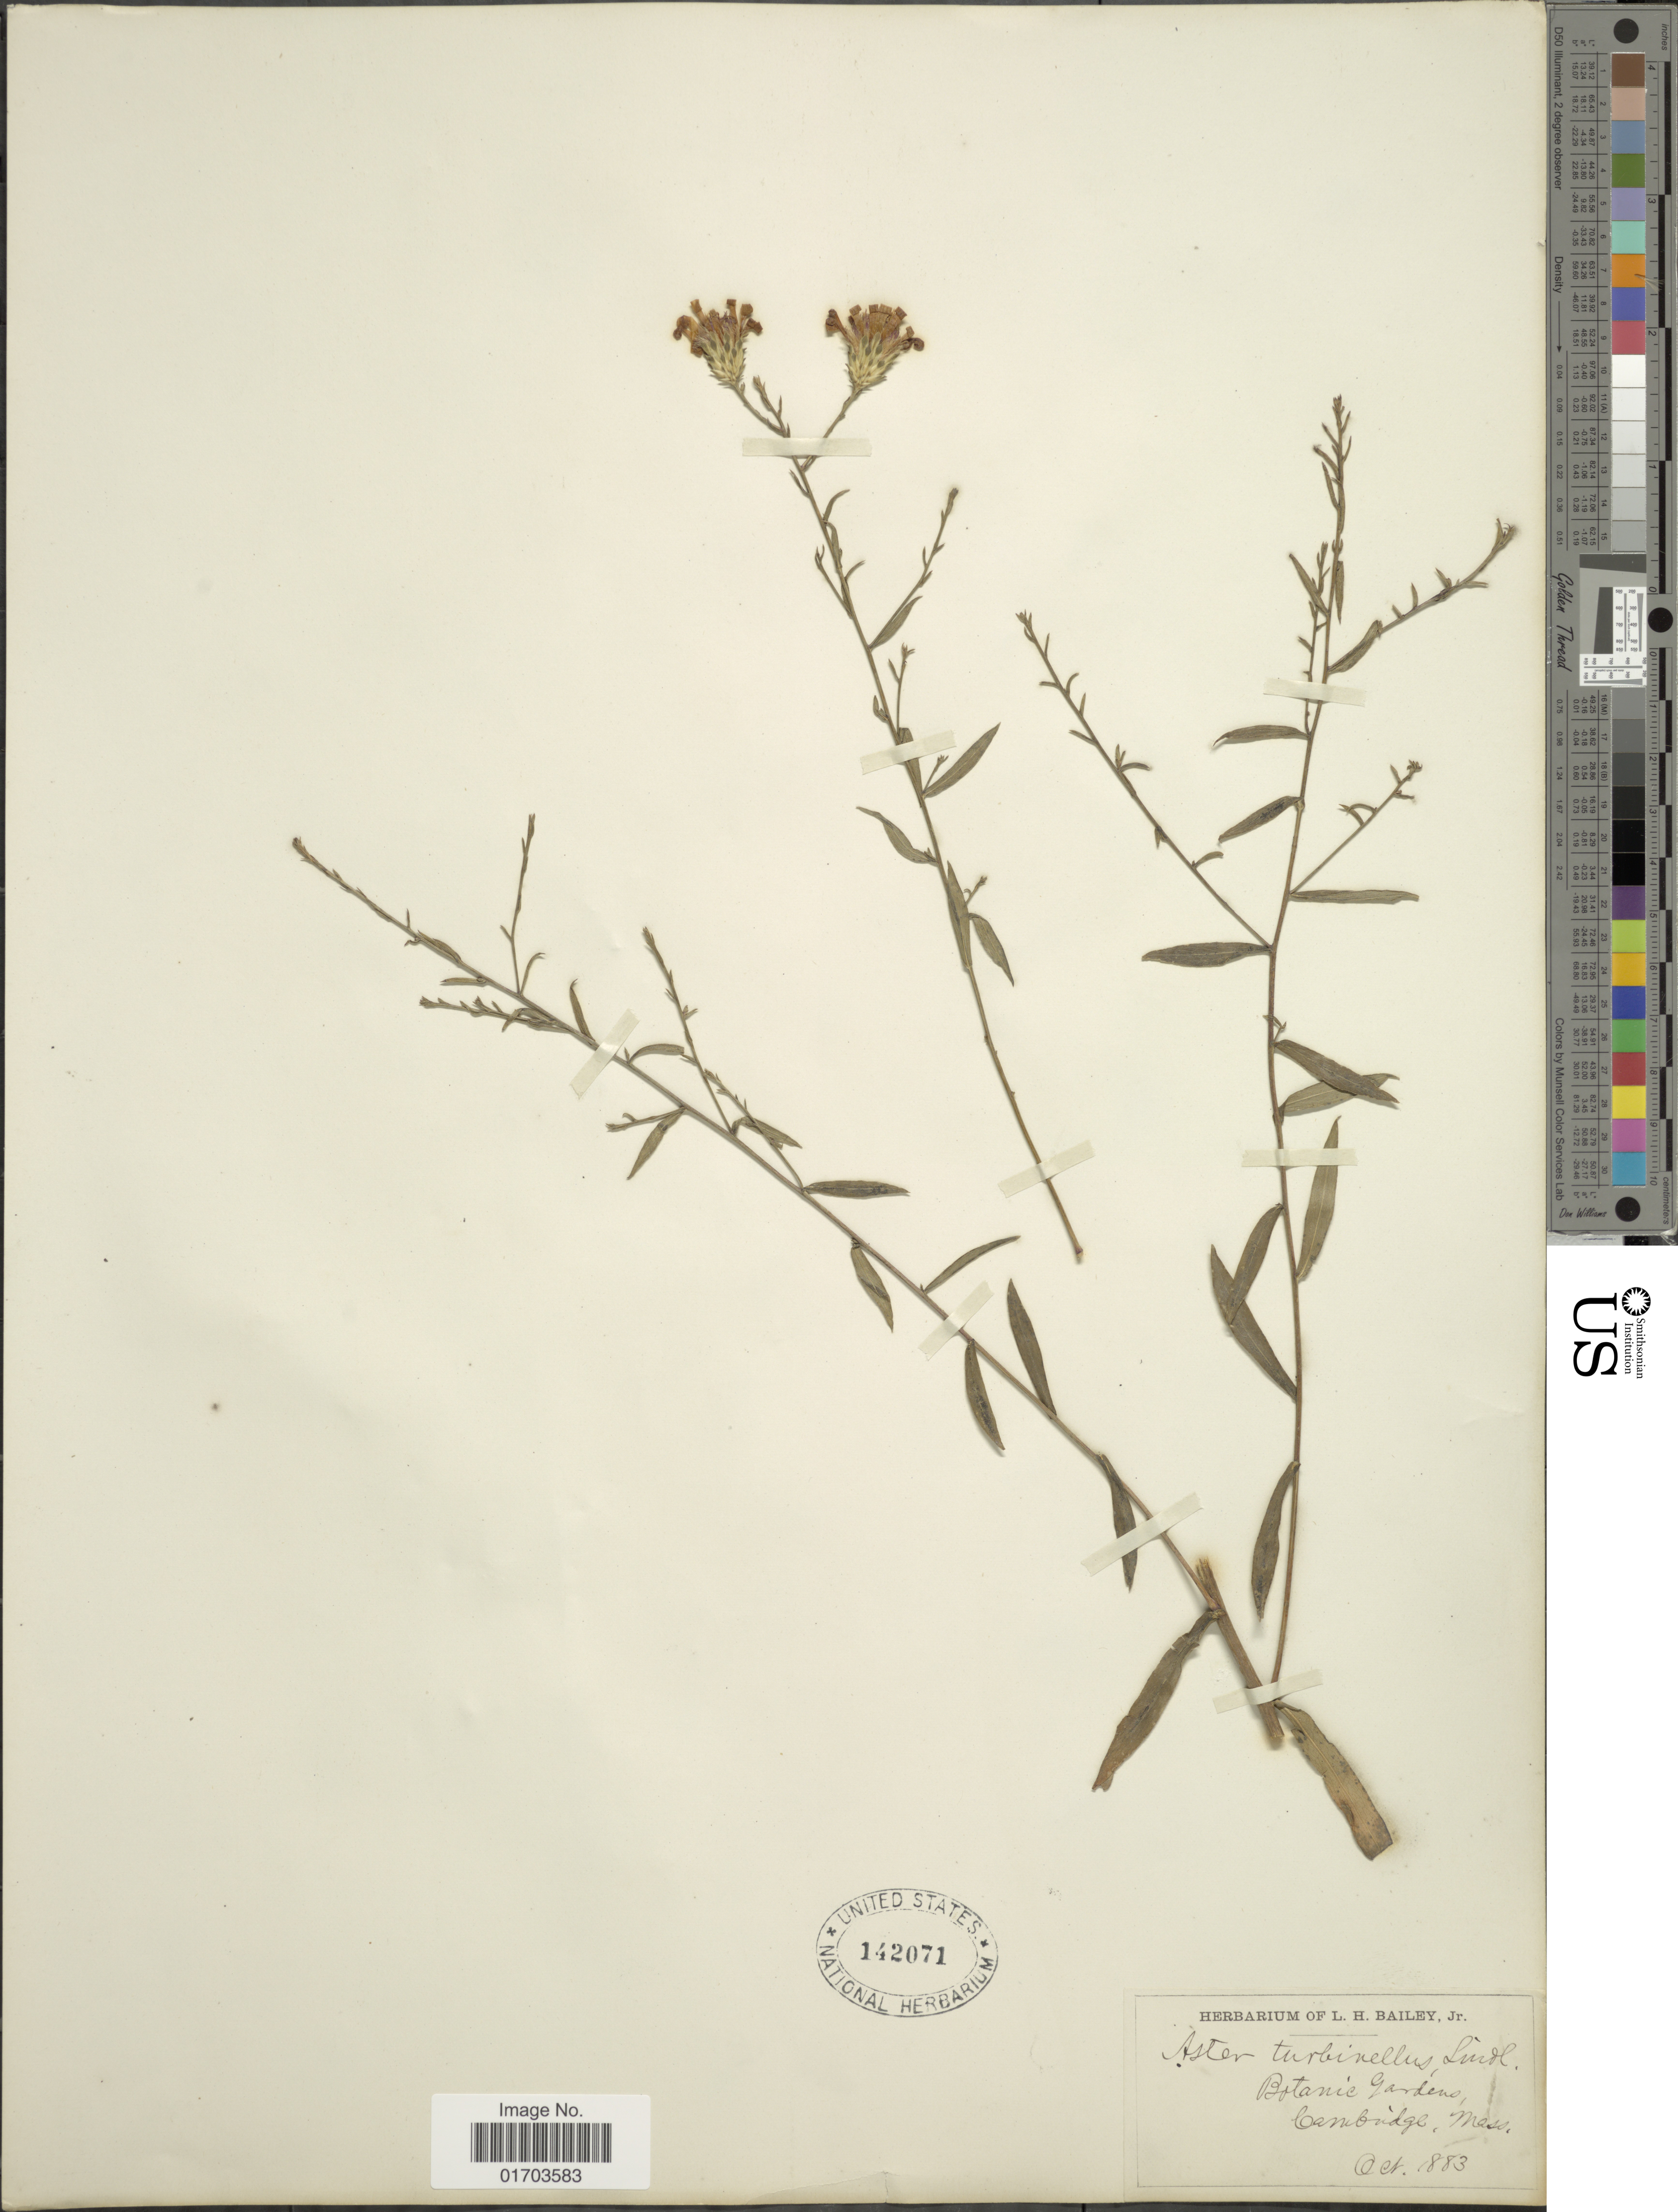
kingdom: Plantae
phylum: Tracheophyta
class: Magnoliopsida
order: Asterales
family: Asteraceae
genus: Symphyotrichum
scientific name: Symphyotrichum turbinellum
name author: (Lindl.) G.L. Nesom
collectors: ex Herb. L.H. Bailey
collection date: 1883-10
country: United States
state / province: Massachusetts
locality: Botanic Gardens, Cambridge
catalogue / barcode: US 142071